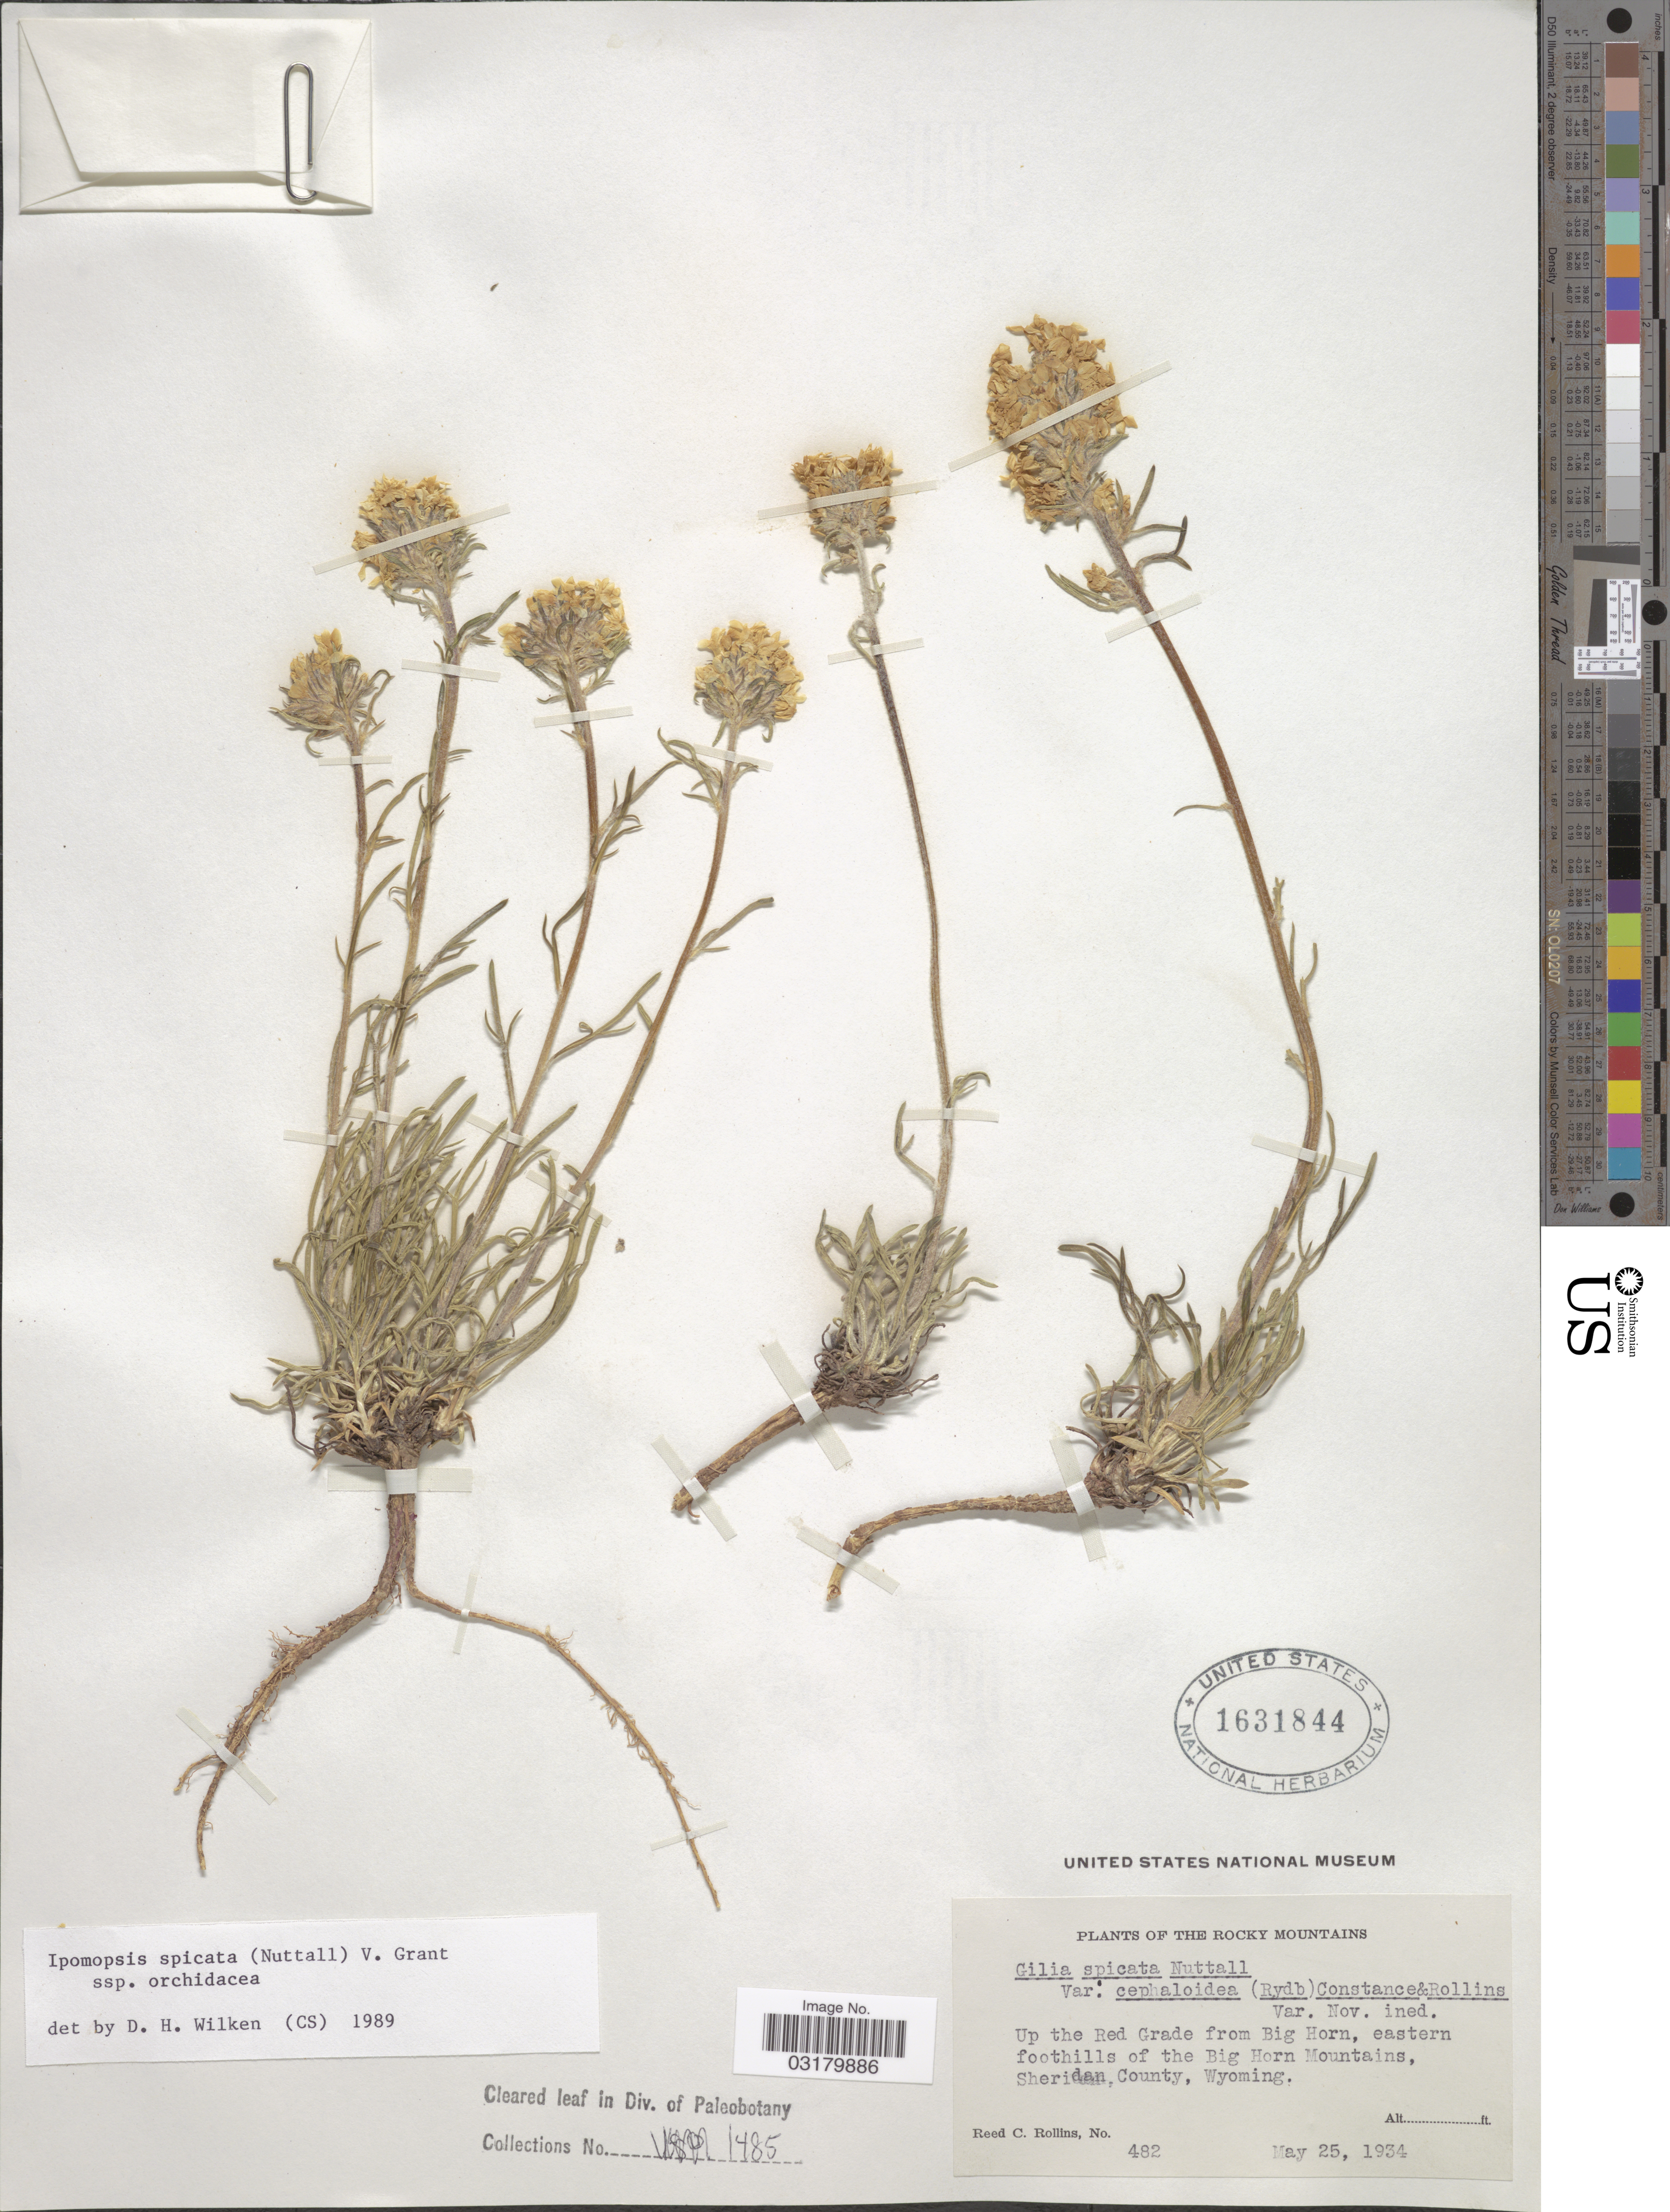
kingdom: Plantae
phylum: Tracheophyta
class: Magnoliopsida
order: Ericales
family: Polemoniaceae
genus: Ipomopsis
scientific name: Ipomopsis spicata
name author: (Nutt.) V.E. Grant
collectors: R. C. Rollins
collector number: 482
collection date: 1934-05-25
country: United States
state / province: Wyoming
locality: Rocky Mountains. Up the Red Grade from Big Horn, eastern foothills of the Big Horn Mountains, Sheridan County, Wyoming.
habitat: eastern foothills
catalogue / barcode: US 1631844